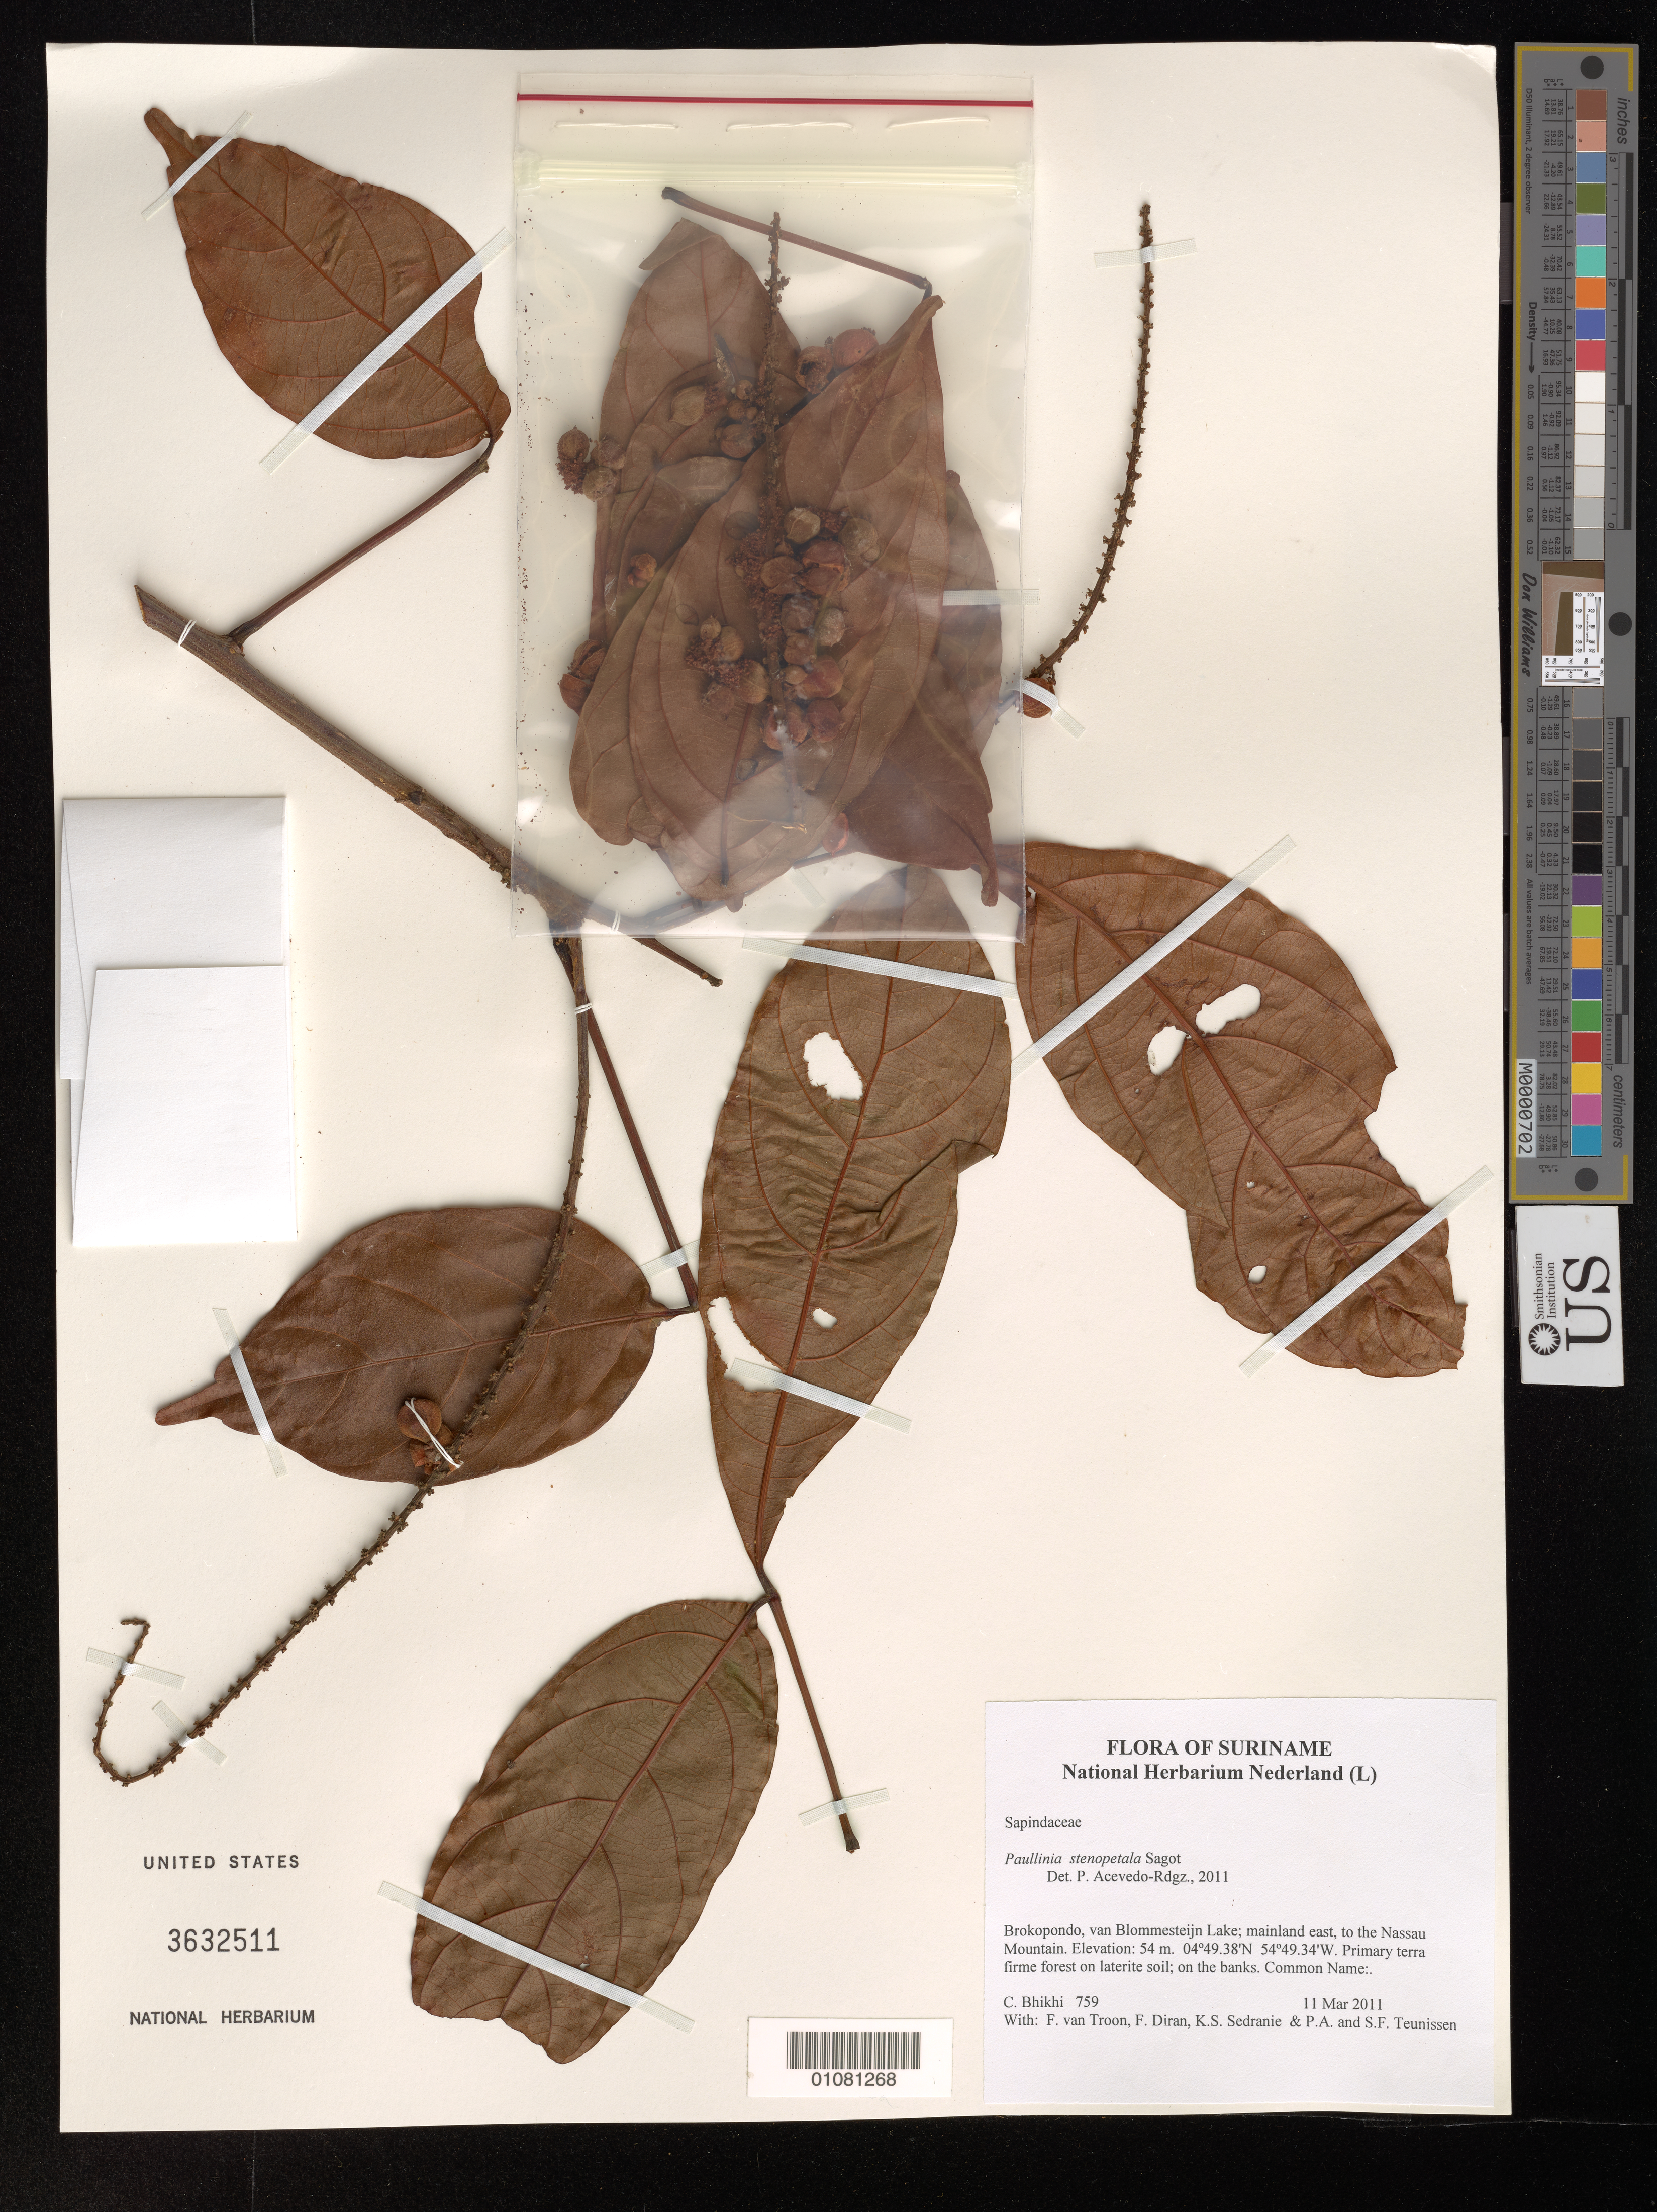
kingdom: Plantae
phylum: Tracheophyta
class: Magnoliopsida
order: Sapindales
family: Sapindaceae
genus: Paullinia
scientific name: Paullinia stenopetala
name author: Sagot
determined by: Acevedo-Rodríguez, P., (BOT), Smithsonian Institution - National Museum of Natural History (UNITED STATES)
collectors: C. Bhikhi, F. Troon, F. Diran, K. Sedranie, P. Teunissen & S. Teunissen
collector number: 759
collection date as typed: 11-Mar-11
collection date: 1911-03-11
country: Suriname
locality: Brokopondo, van Blommesteijn Lake; mainland east, to the Nassau Mountain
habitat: Primary terra firme forest on laterite soil; on the banks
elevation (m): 54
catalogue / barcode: US 3632511